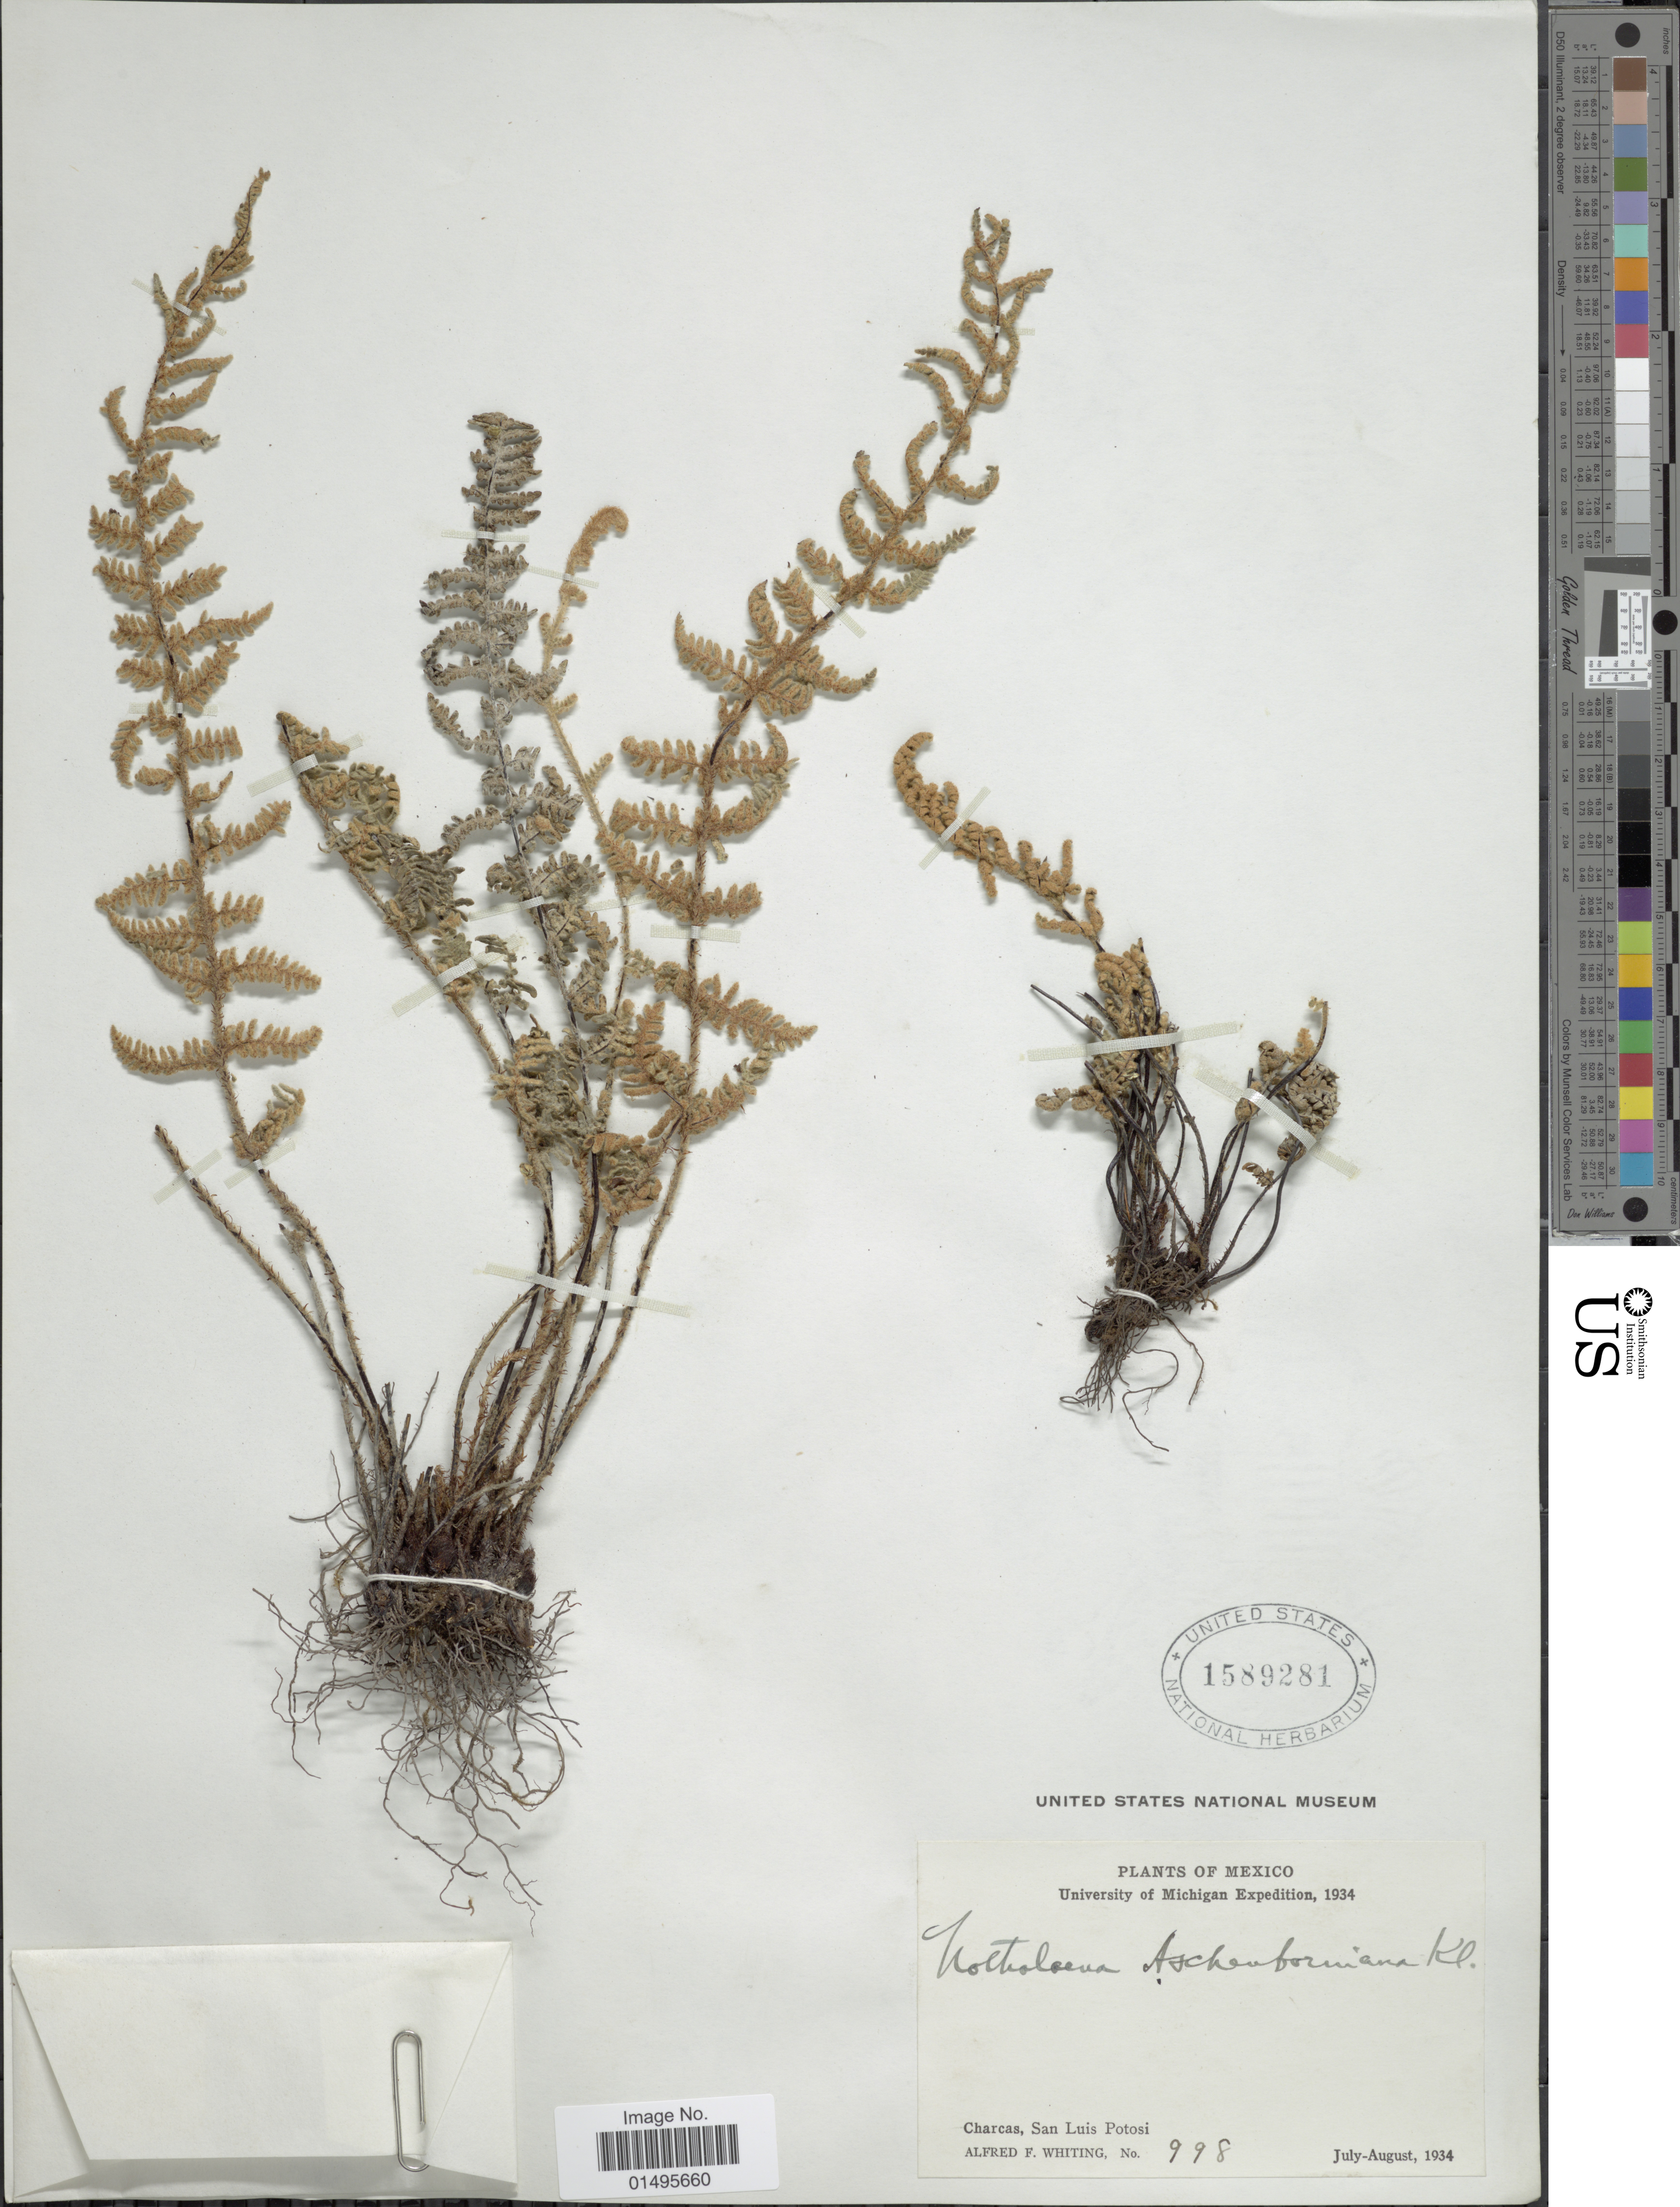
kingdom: Plantae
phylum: Tracheophyta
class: Polypodiopsida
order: Polypodiales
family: Pteridaceae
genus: Notholaena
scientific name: Notholaena aschenborniana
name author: Klotzsch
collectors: A. F. Whiting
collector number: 998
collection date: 1934-07/1934-08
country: Mexico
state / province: San Luis Potosí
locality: Charcas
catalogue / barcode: US 1589281